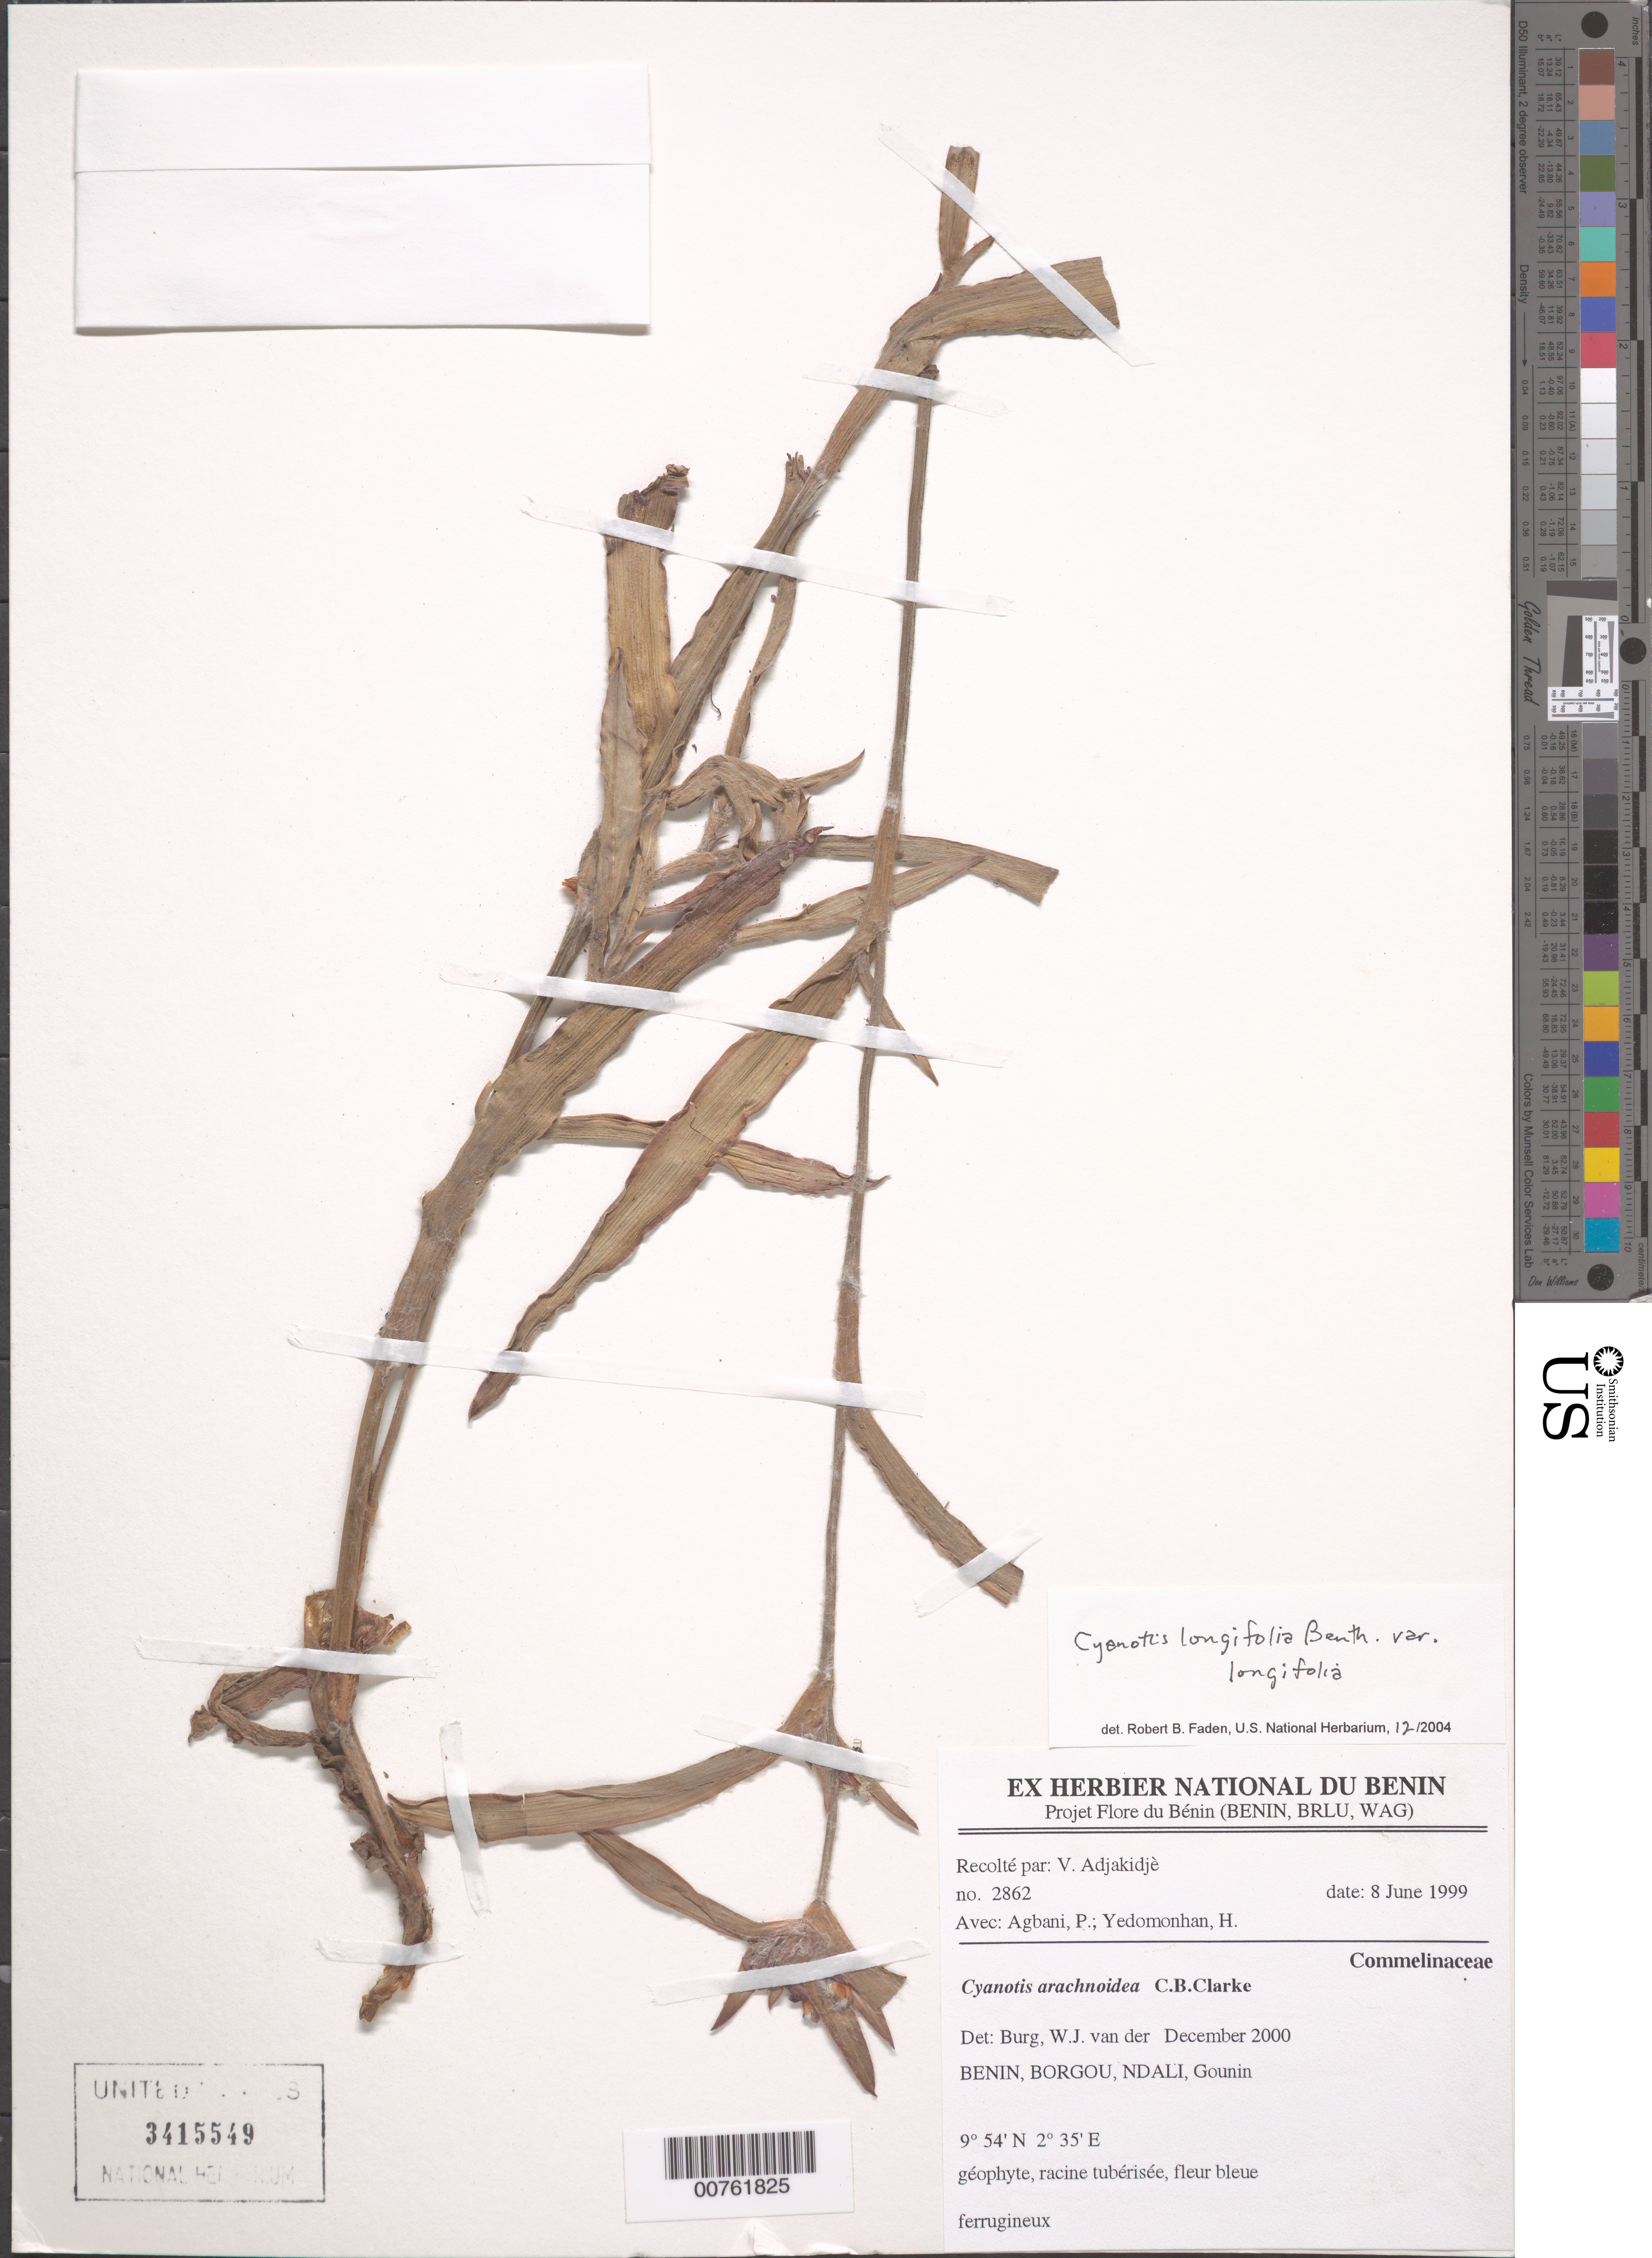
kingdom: Plantae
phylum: Tracheophyta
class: Liliopsida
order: Commelinales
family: Commelinaceae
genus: Cyanotis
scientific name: Cyanotis longifolia var. longifolia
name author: Benth.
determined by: Faden, Robert B., (US), Smithsonian Institution - National Museum of Natural History (UNITED STATES)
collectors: V. Adjakidjè, P. Agbani & H. Yedomonhan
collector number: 2862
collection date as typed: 8 Jun 1999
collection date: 1999-06-08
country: Benin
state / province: Borgou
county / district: Ndali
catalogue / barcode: US 3415549